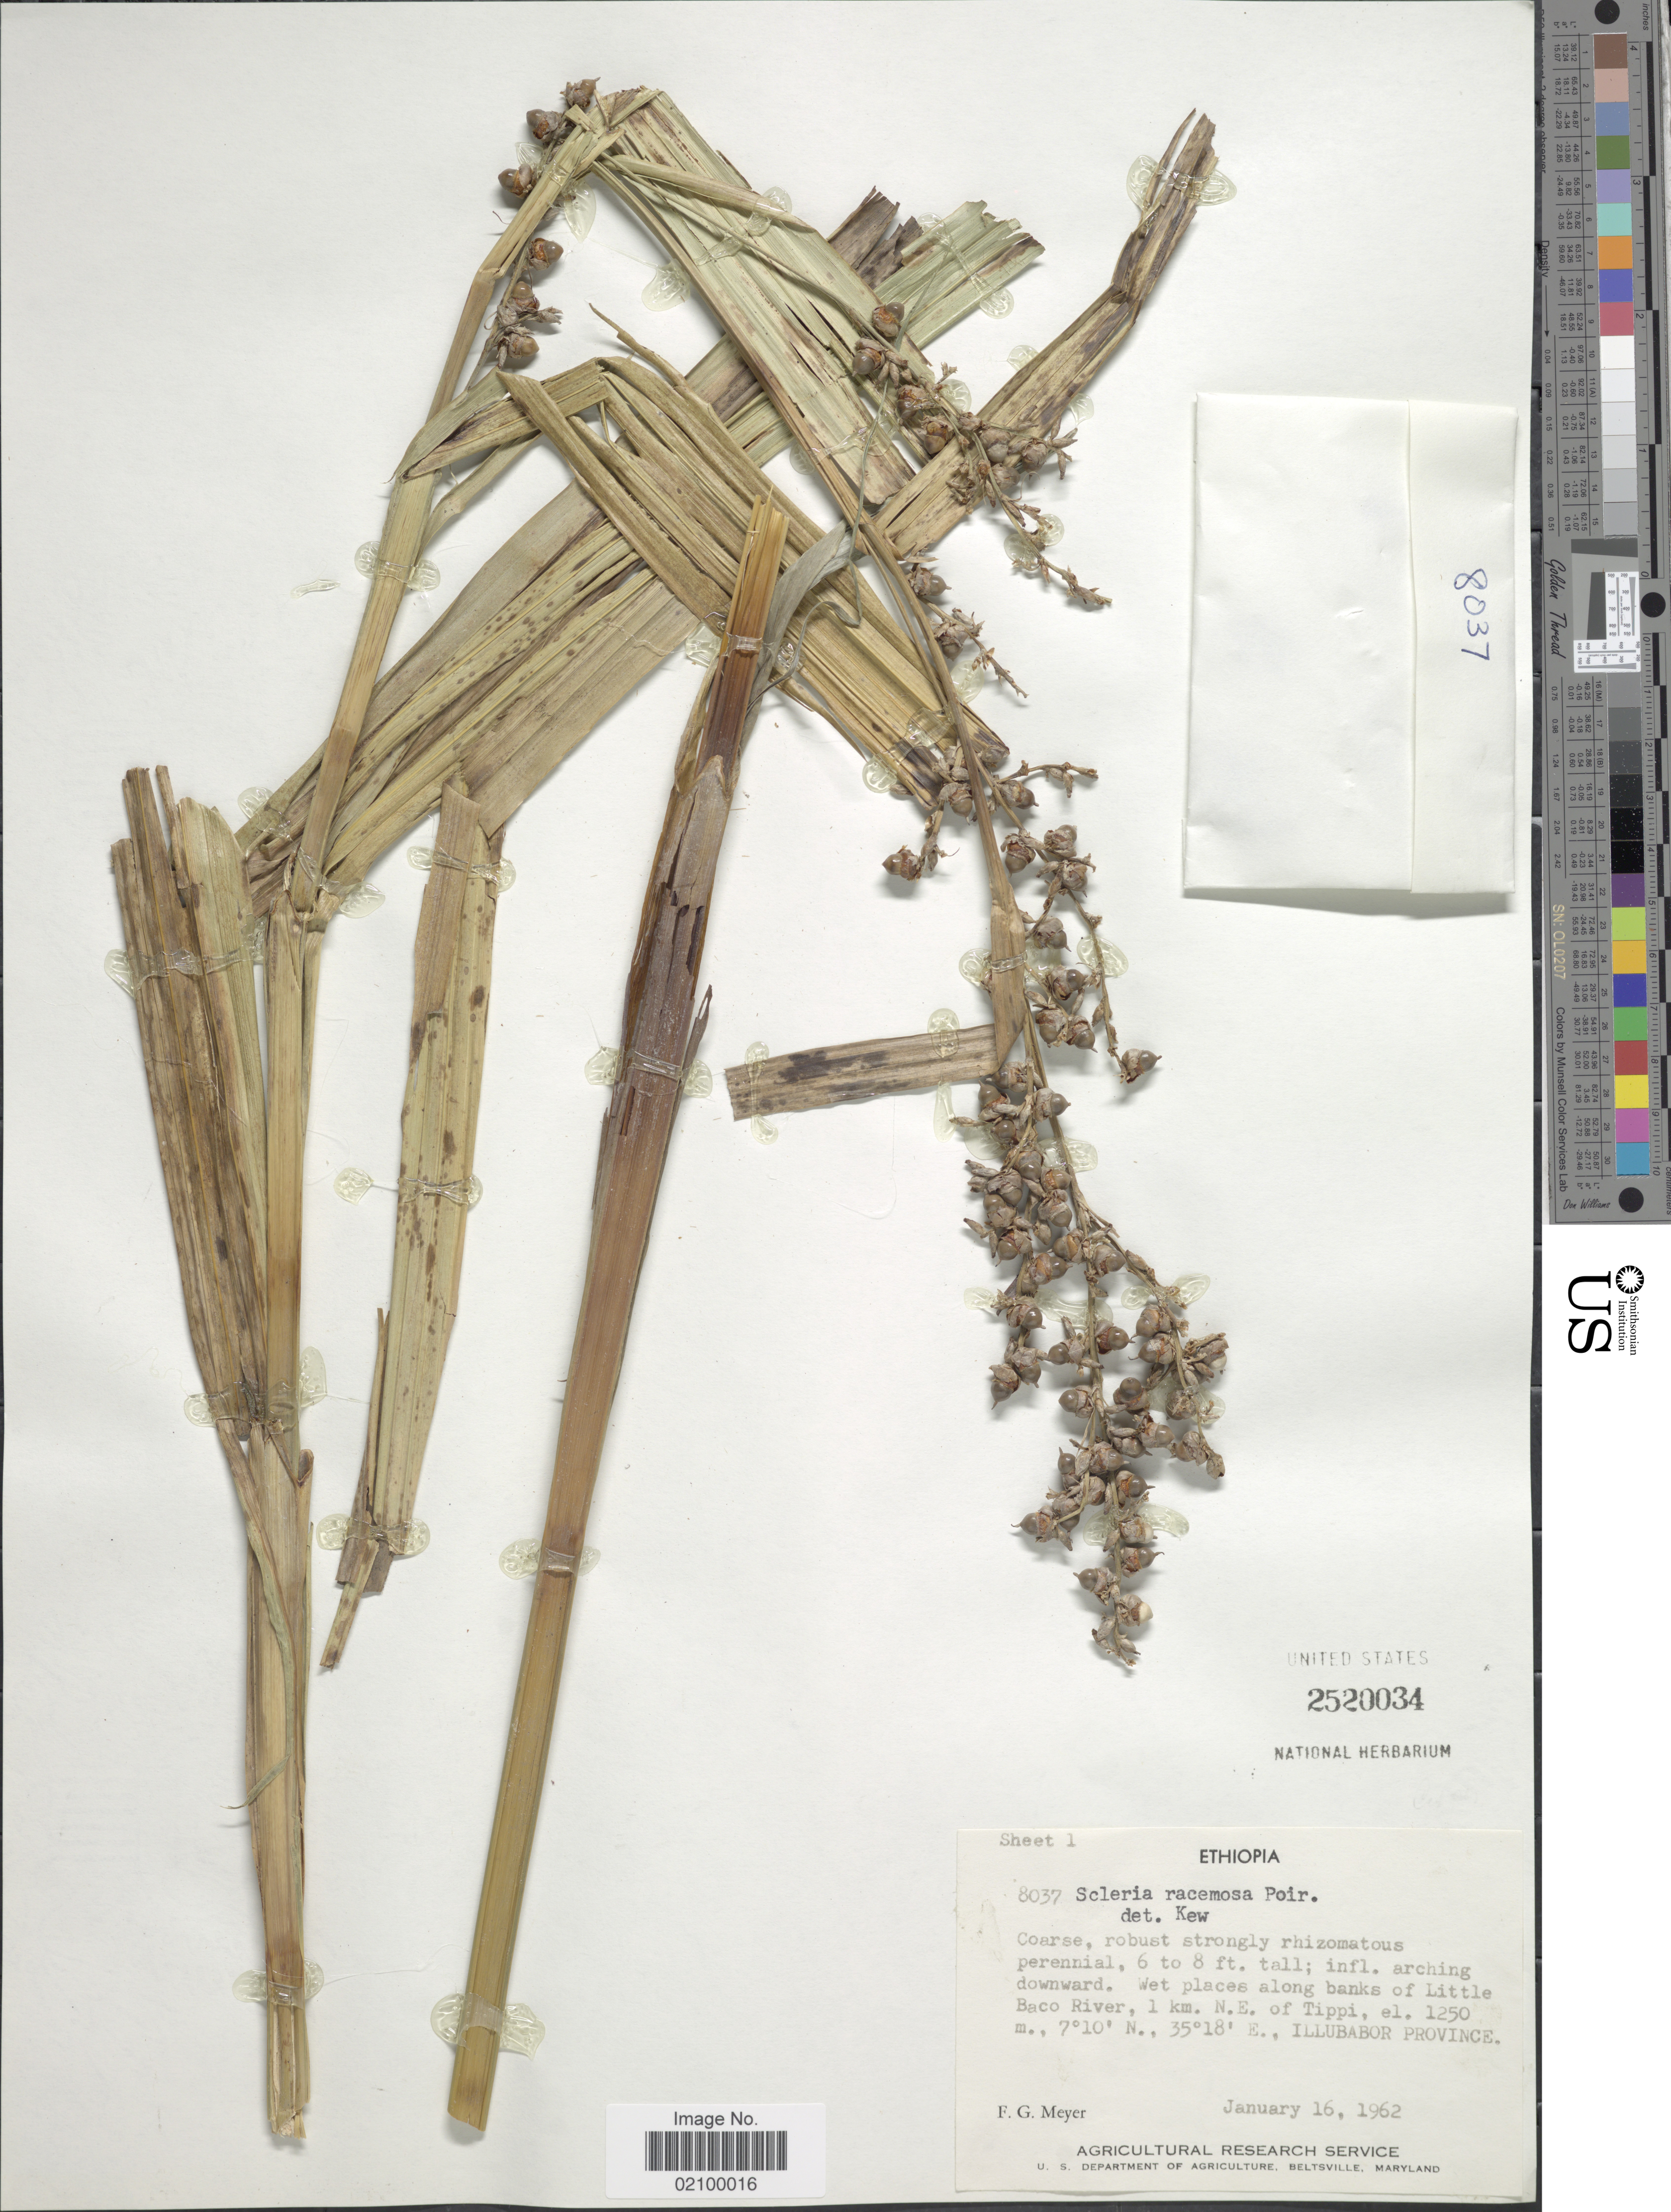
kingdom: Plantae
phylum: Tracheophyta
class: Liliopsida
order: Poales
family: Cyperaceae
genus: Scleria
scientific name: Scleria racemosa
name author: Poir.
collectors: F. G. Meyer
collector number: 8037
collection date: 1962-01-16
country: Ethiopia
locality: Wet places along banks of Little Baco River, 1 km. N.E. of Tippi. Illubabor Province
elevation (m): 1250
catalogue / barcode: US 2520034